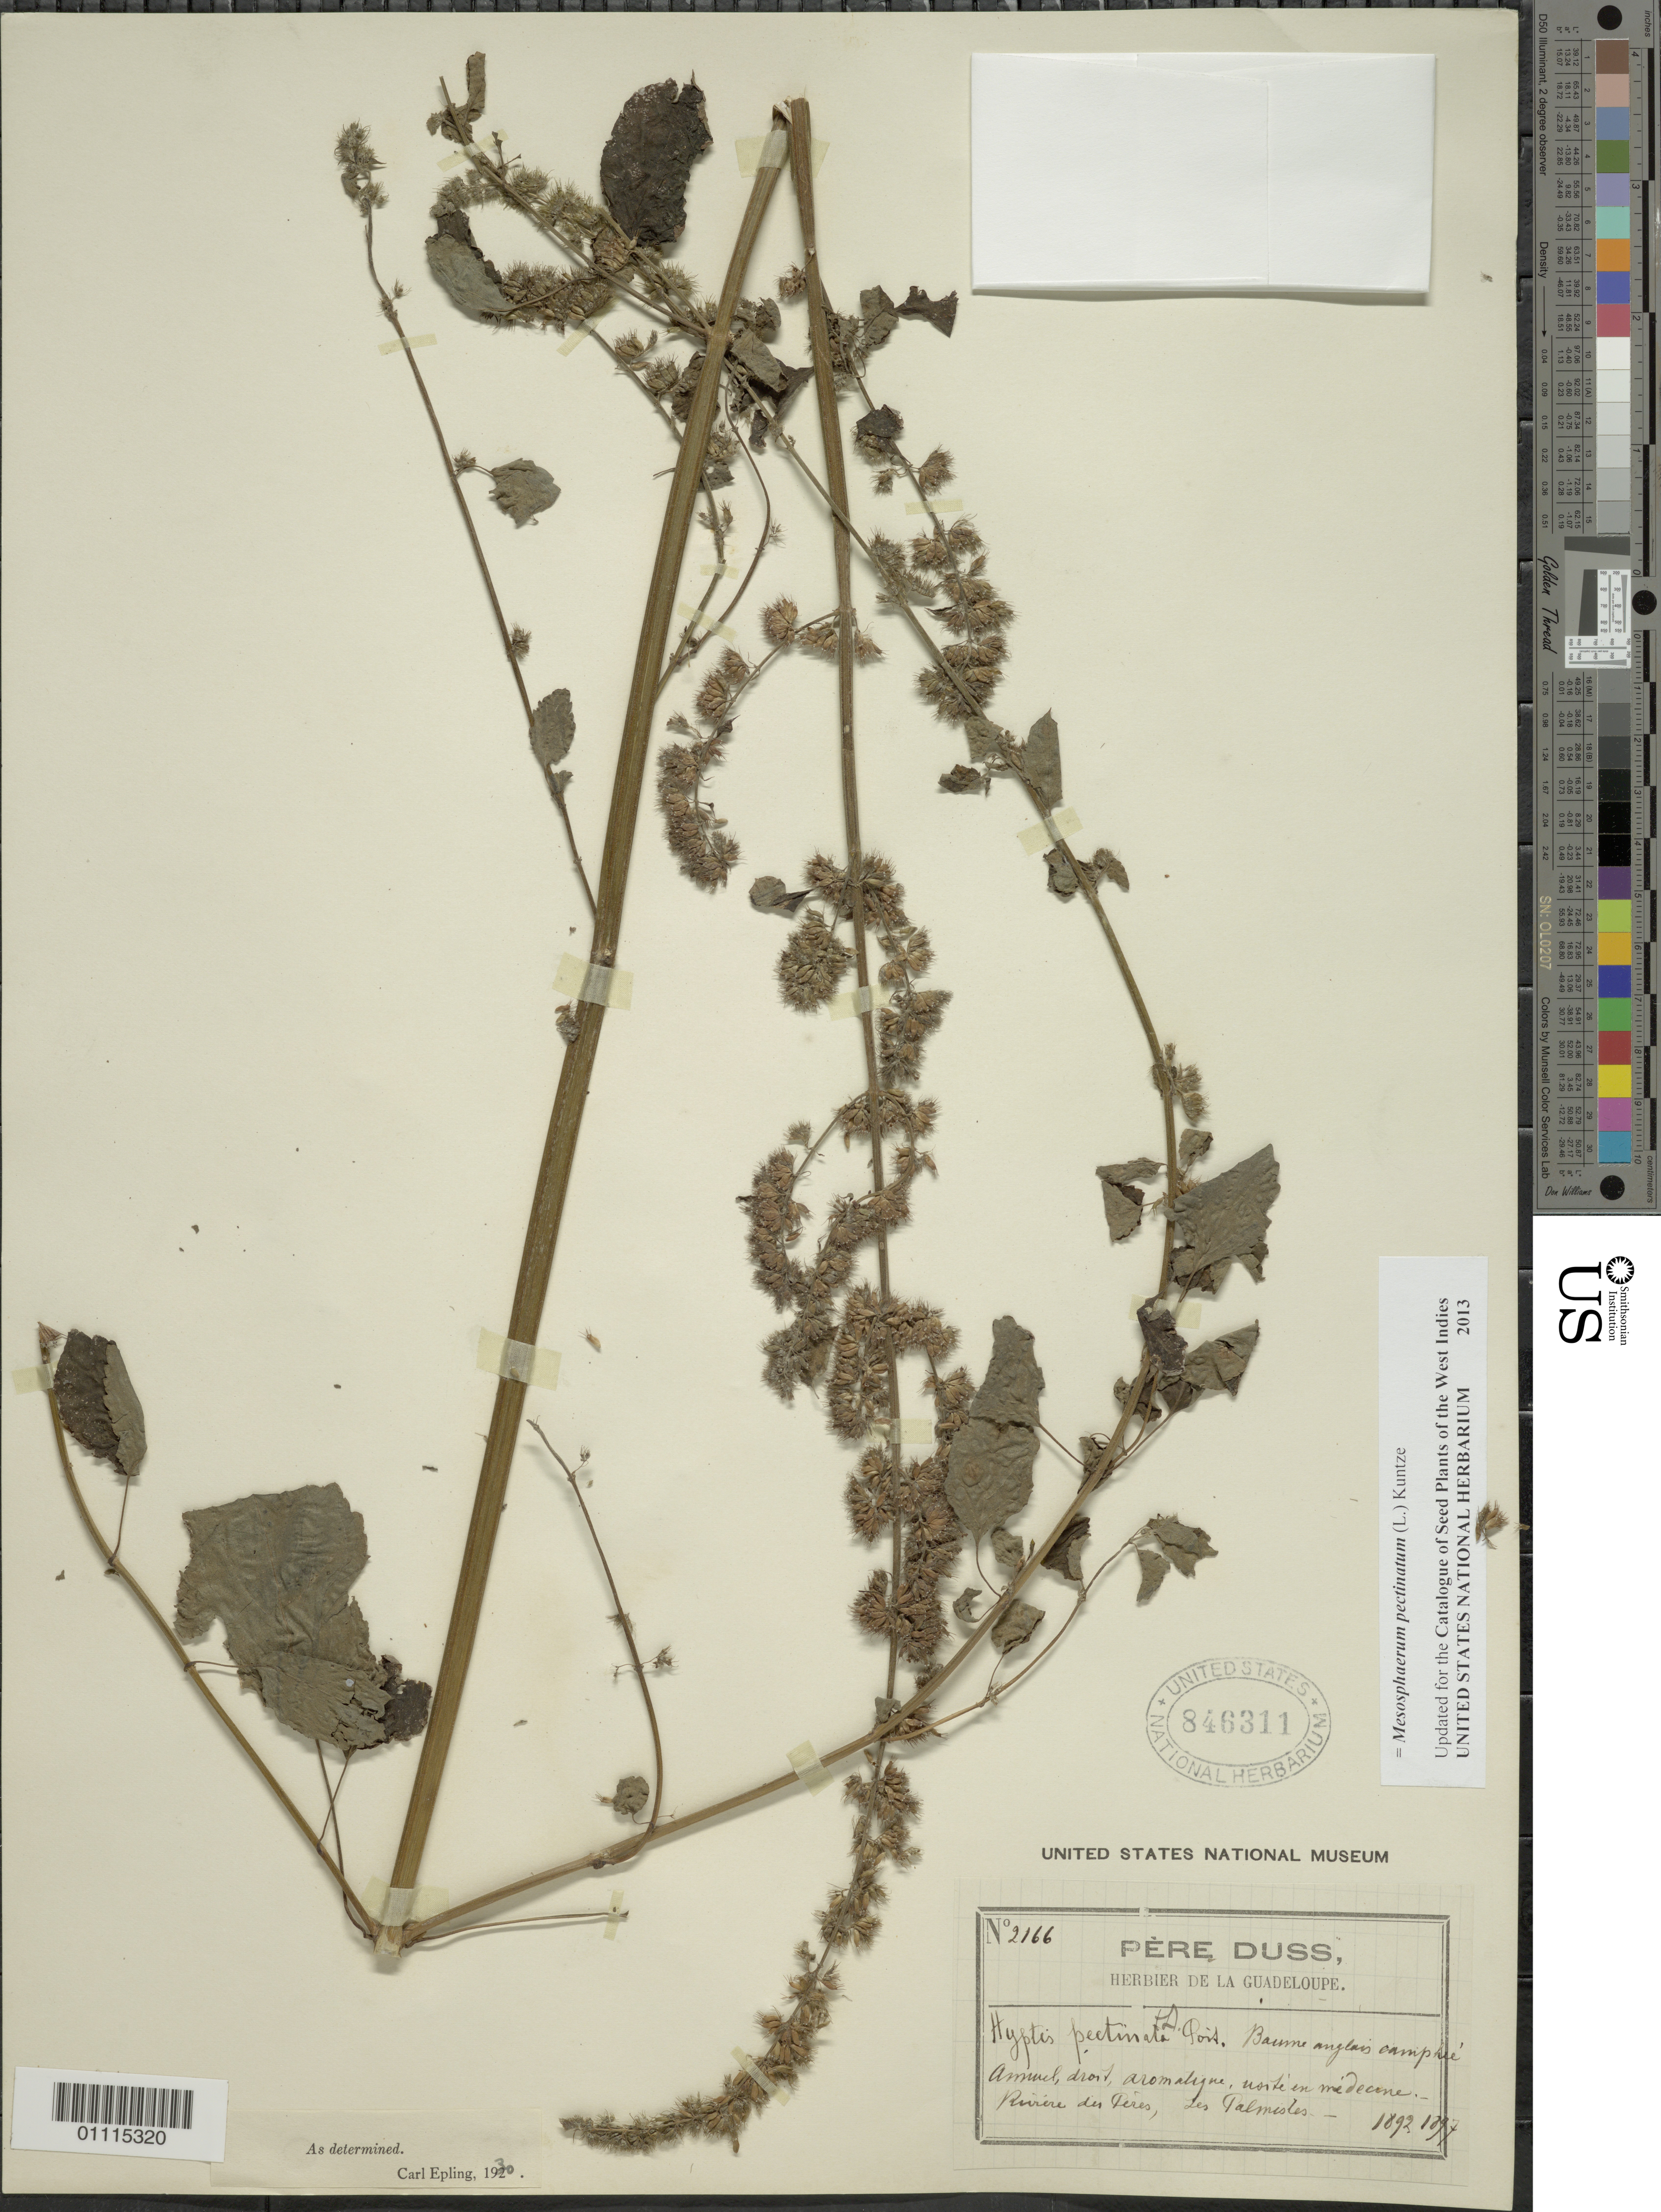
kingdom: Plantae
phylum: Tracheophyta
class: Magnoliopsida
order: Lamiales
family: Lamiaceae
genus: Mesosphaerum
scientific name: Mesosphaerum pectinatum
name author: (L.) Kuntze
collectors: Père Duss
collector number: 2166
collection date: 1892/1894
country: Guadeloupe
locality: Rivière des Pères, Les Palmistes.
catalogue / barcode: US 846311